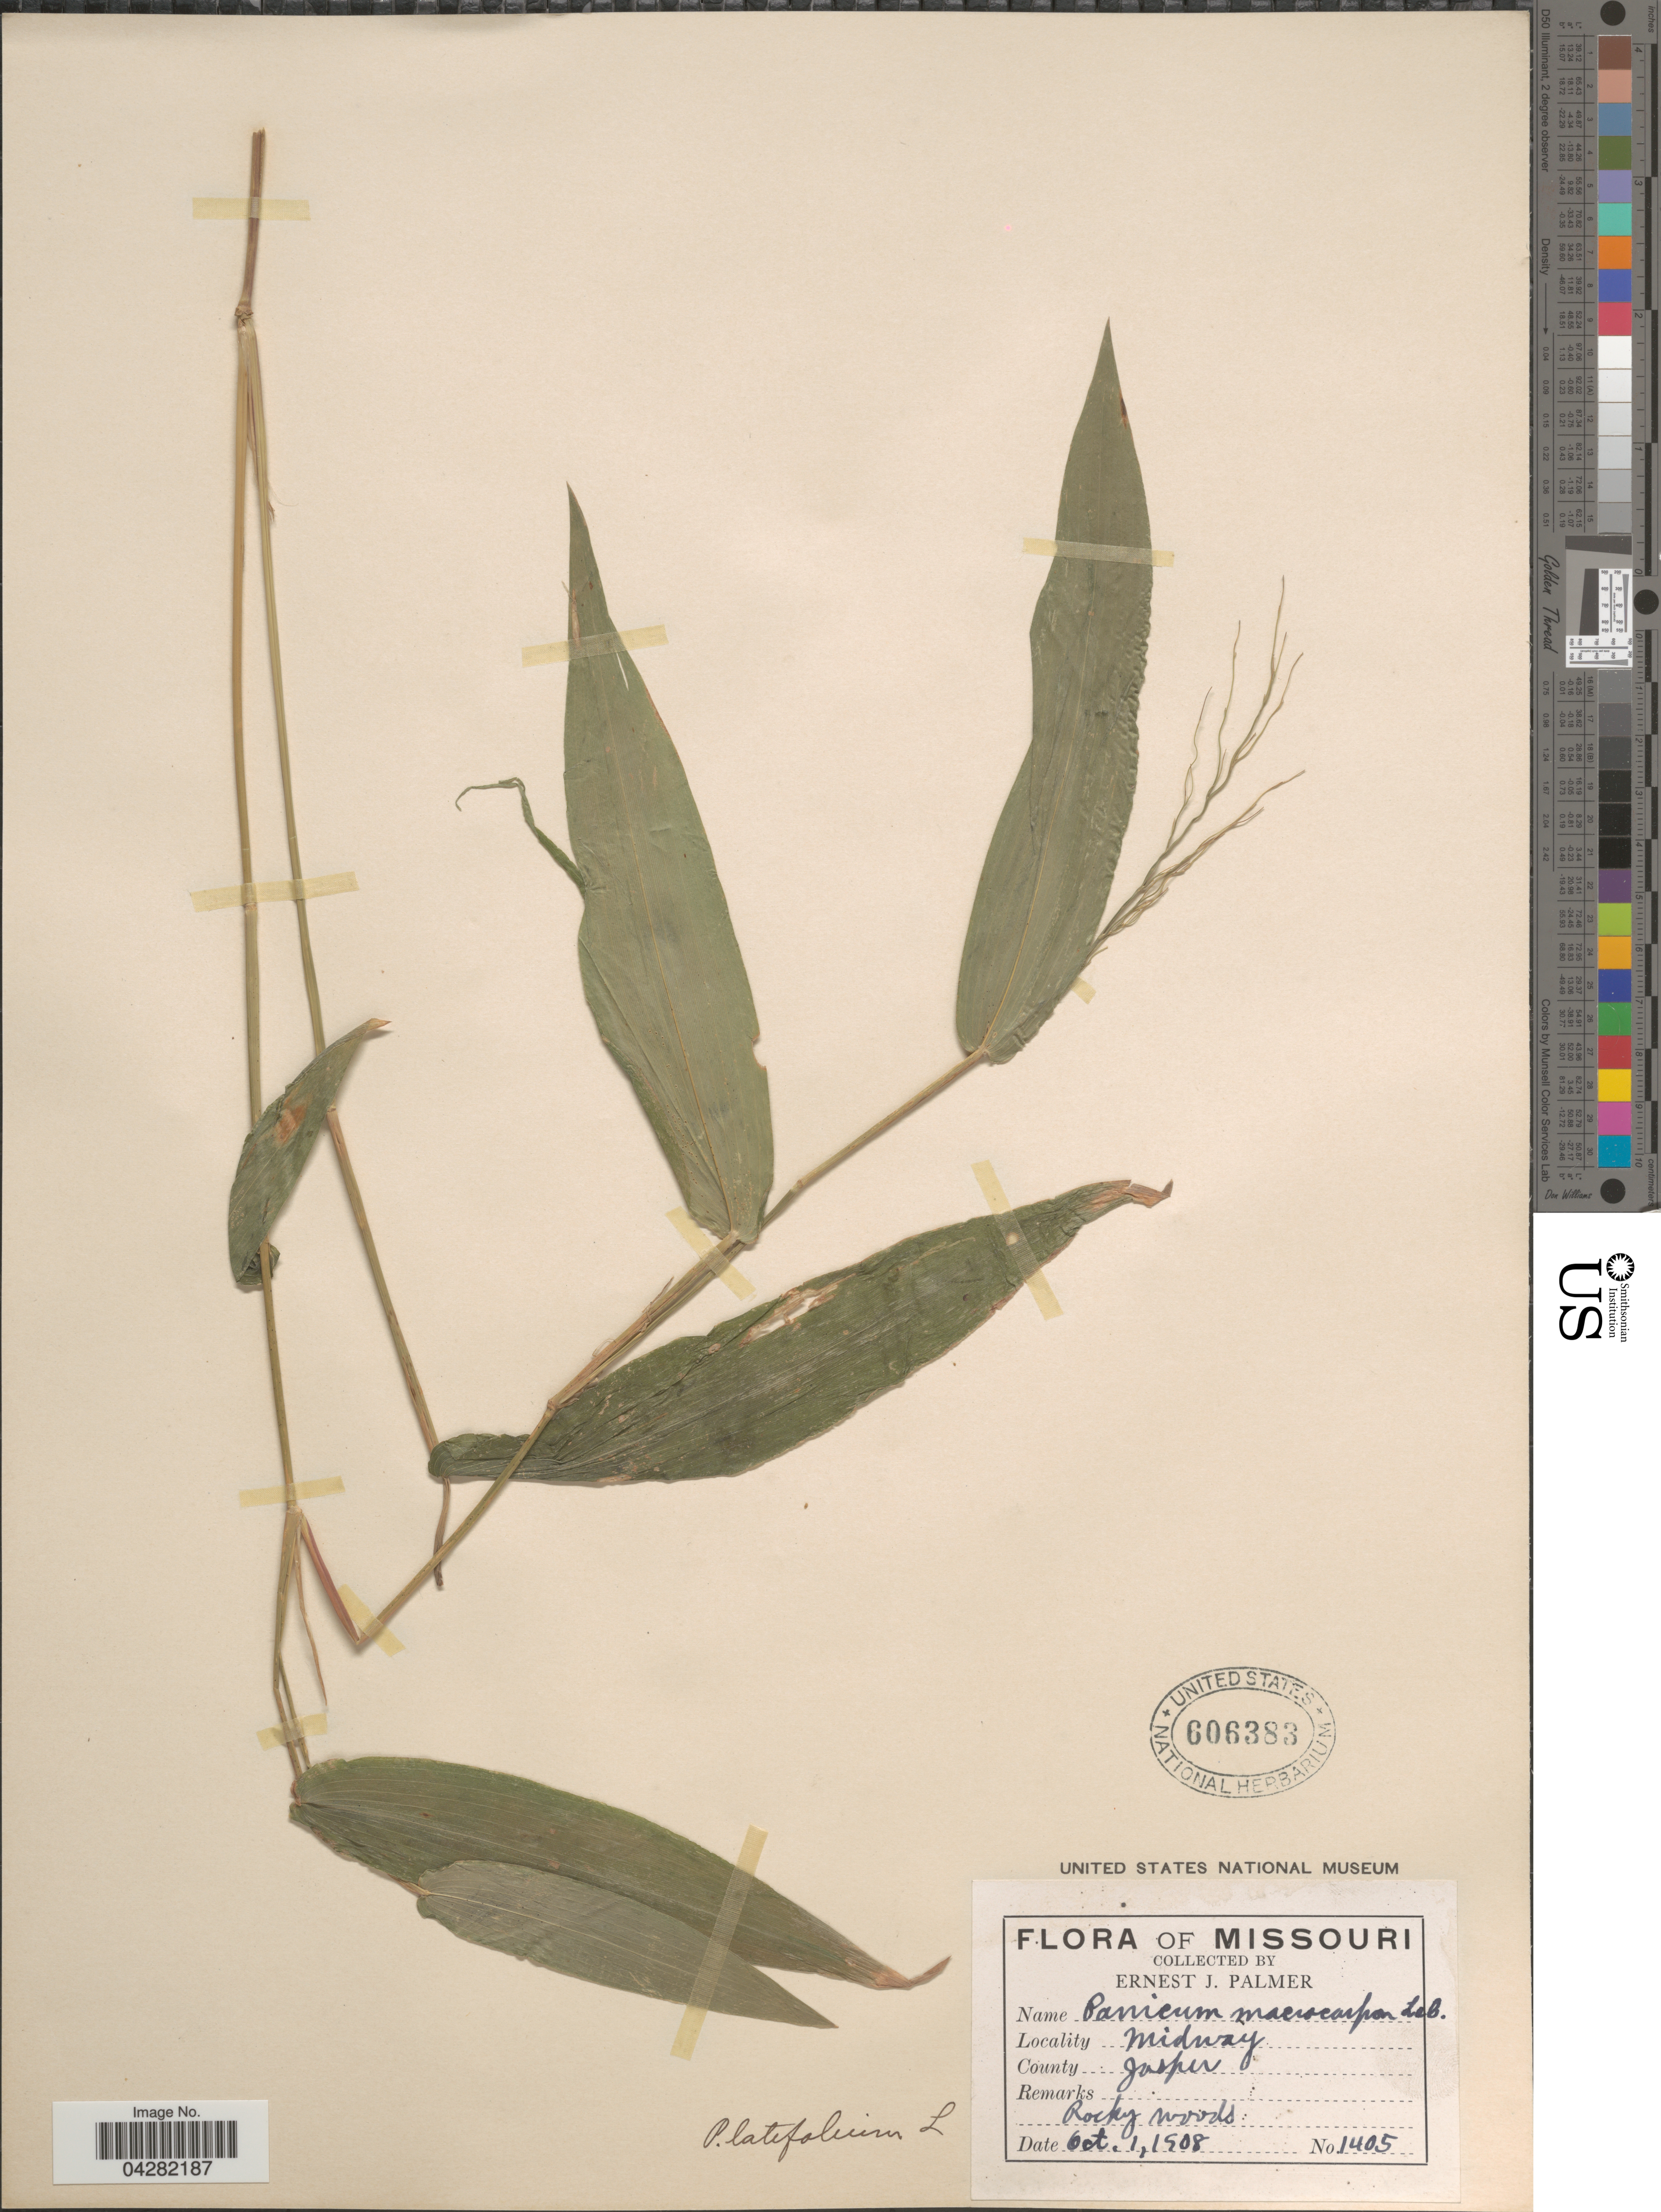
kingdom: Plantae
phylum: Tracheophyta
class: Liliopsida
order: Poales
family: Poaceae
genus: Dichanthelium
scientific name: Dichanthelium latifolium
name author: (L.) Harvill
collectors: E. J. Palmer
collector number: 1405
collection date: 1908-10-01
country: United States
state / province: Missouri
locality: Midway. County Jasper.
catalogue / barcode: US 606383